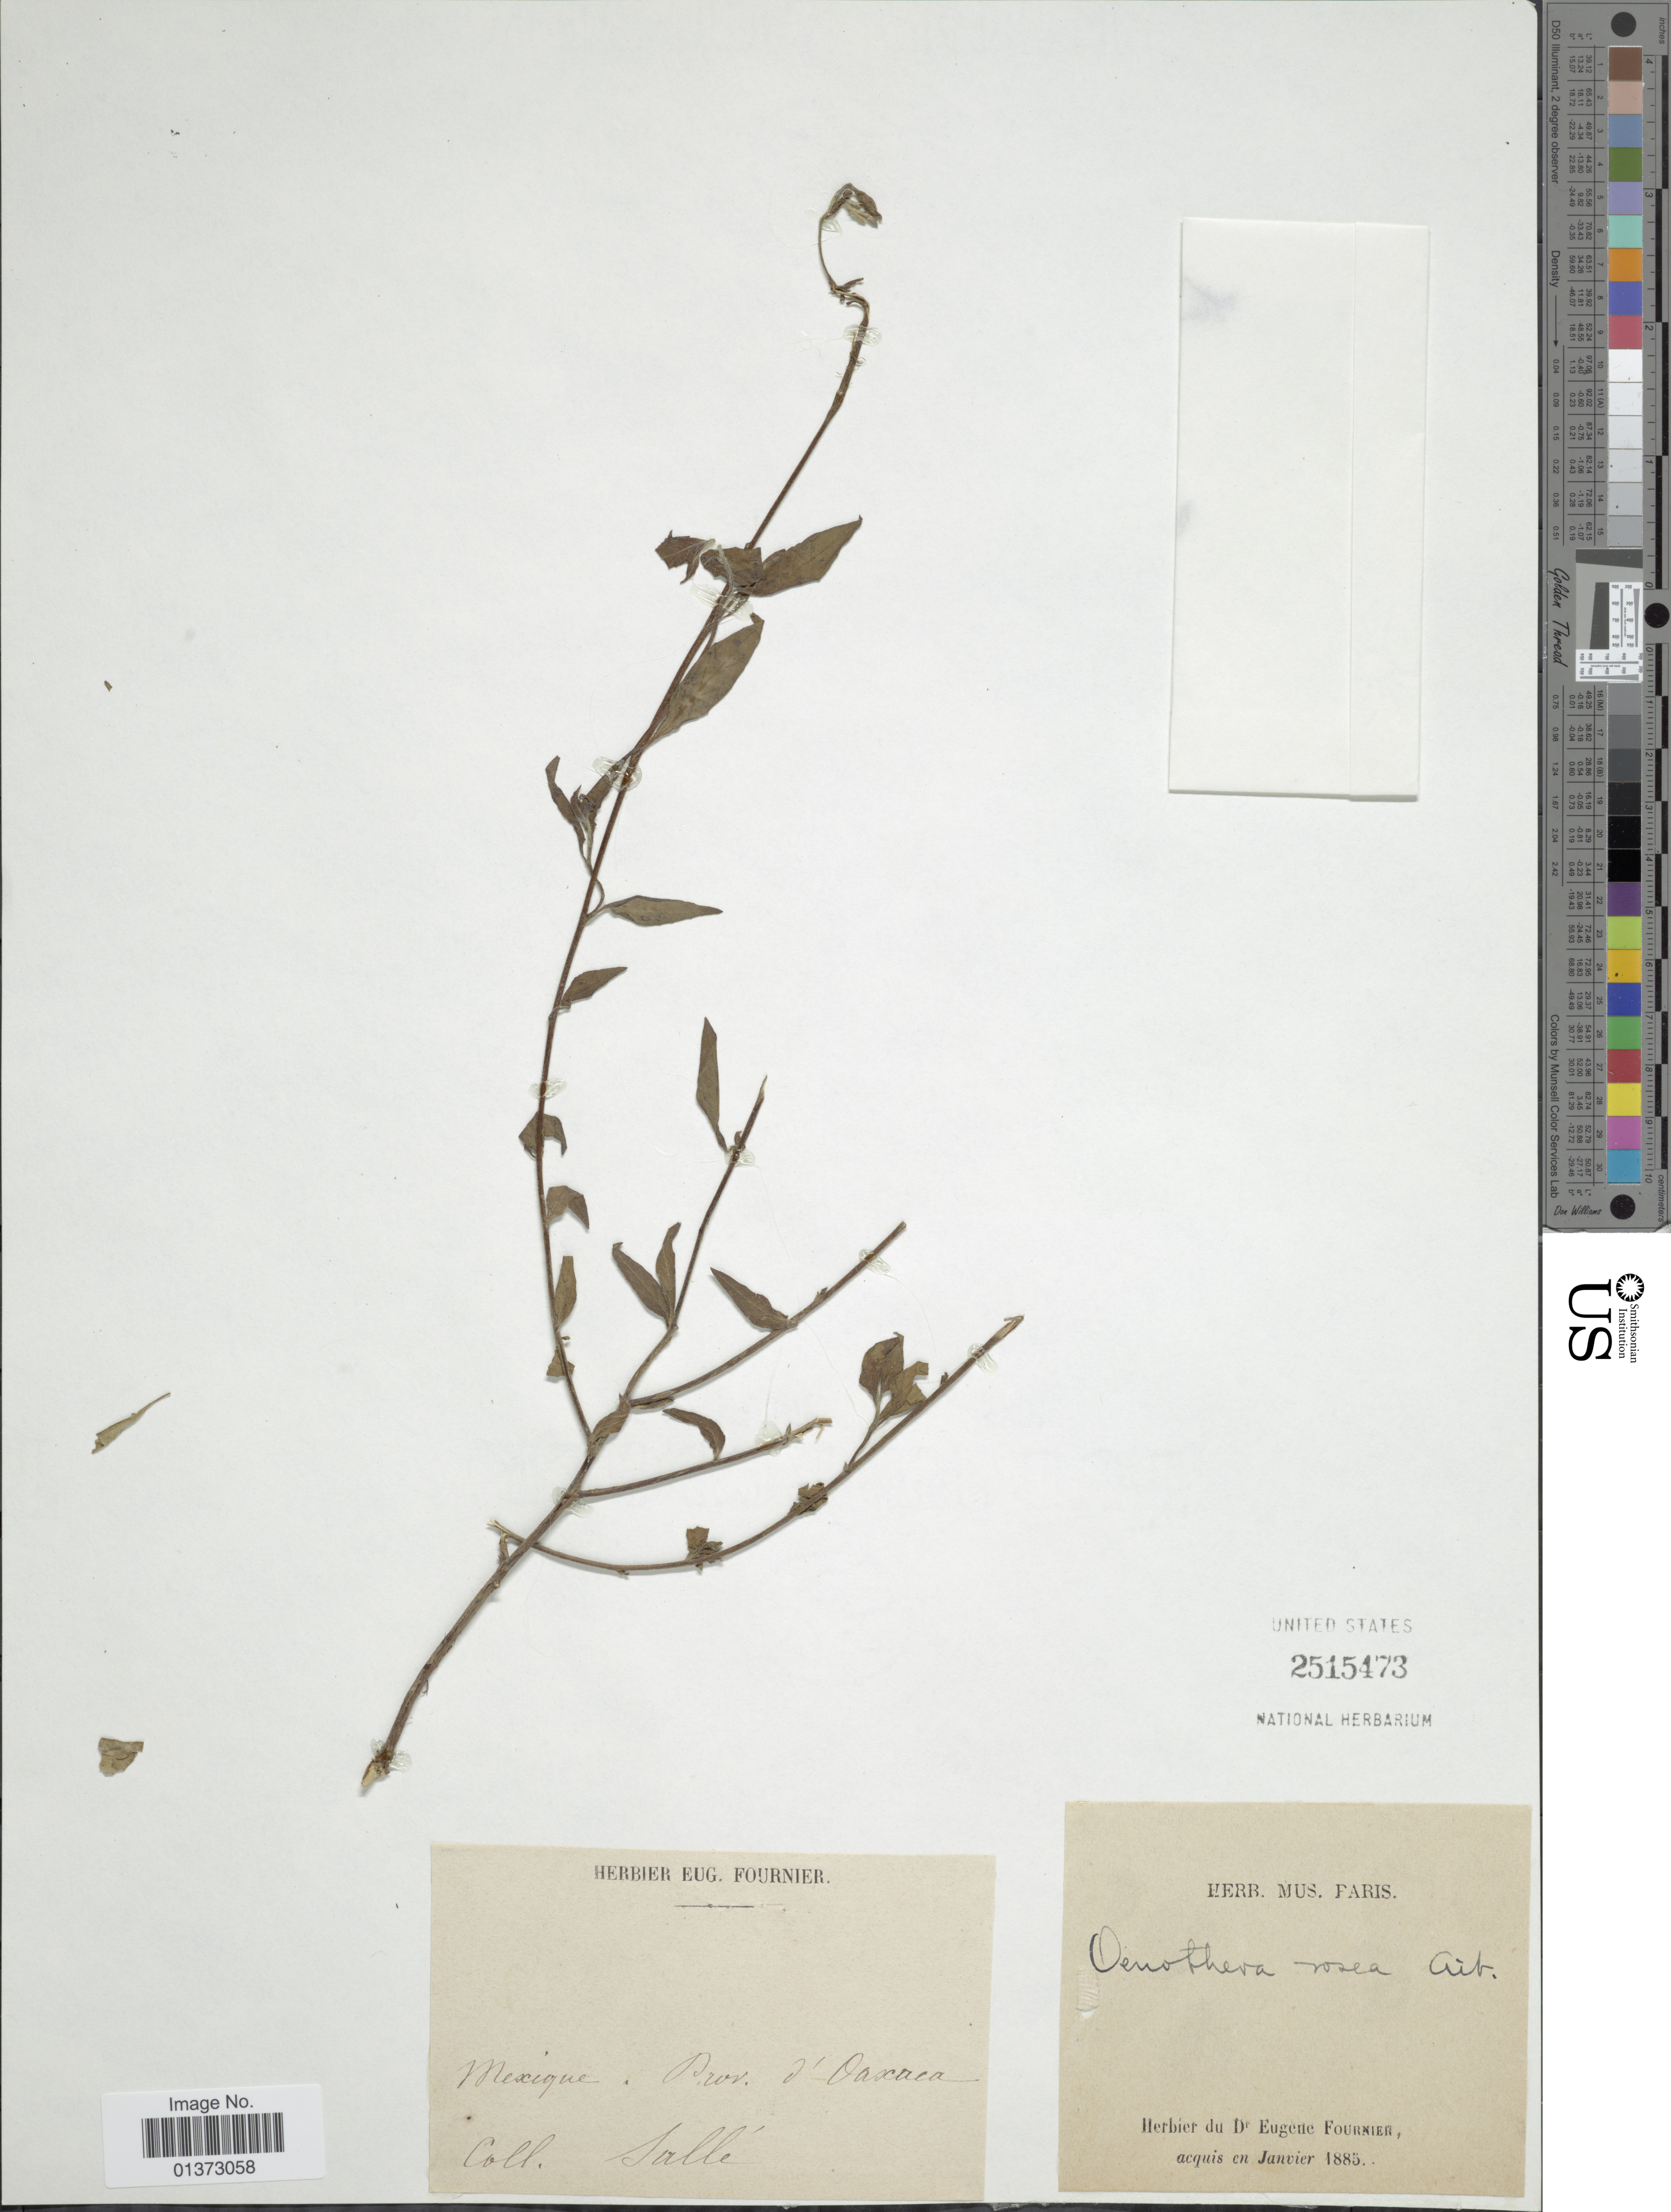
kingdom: Plantae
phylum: Tracheophyta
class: Magnoliopsida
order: Myrtales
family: Onagraceae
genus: Oenothera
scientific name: Oenothera rosea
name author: L'Hér. ex Aiton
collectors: Sallé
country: Mexico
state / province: Oaxaca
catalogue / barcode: US 2515473